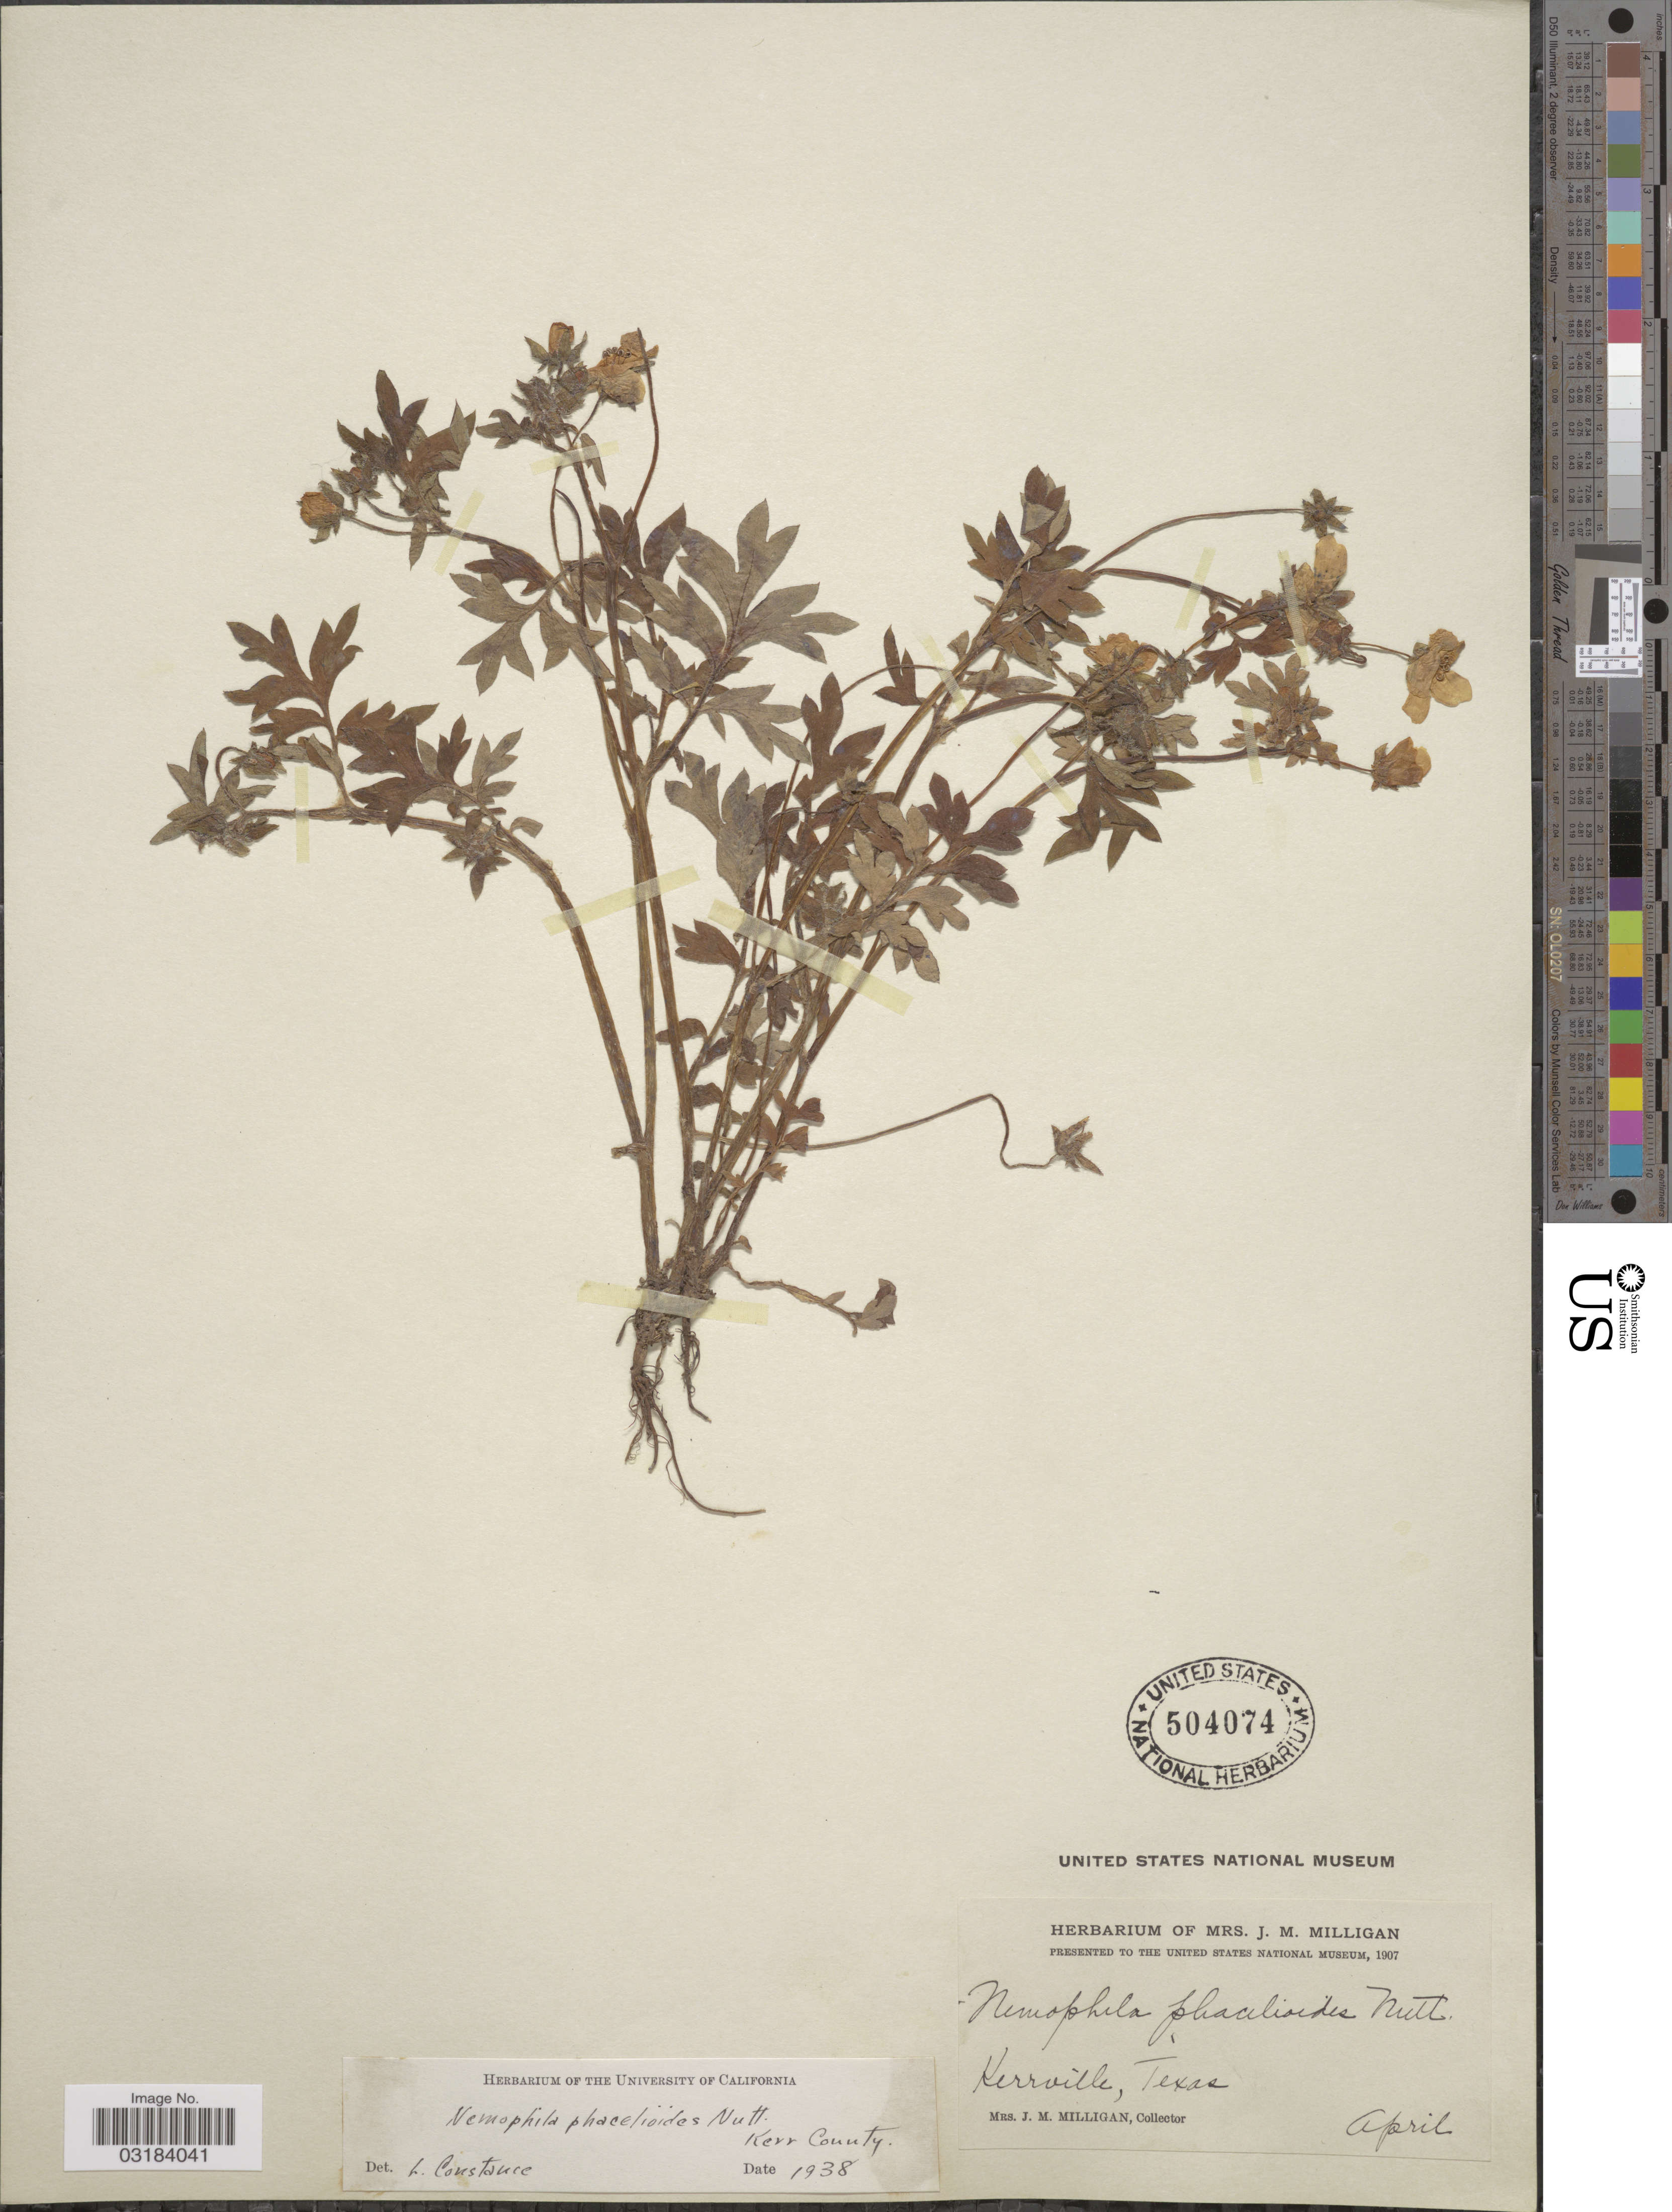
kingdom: Plantae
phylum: Tracheophyta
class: Magnoliopsida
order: Boraginales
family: Hydrophyllaceae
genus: Nemophila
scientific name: Nemophila phacelioides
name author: W.P.C. Barton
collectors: J. Milligan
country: United States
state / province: Texas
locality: Kerrville.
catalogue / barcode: US 504074